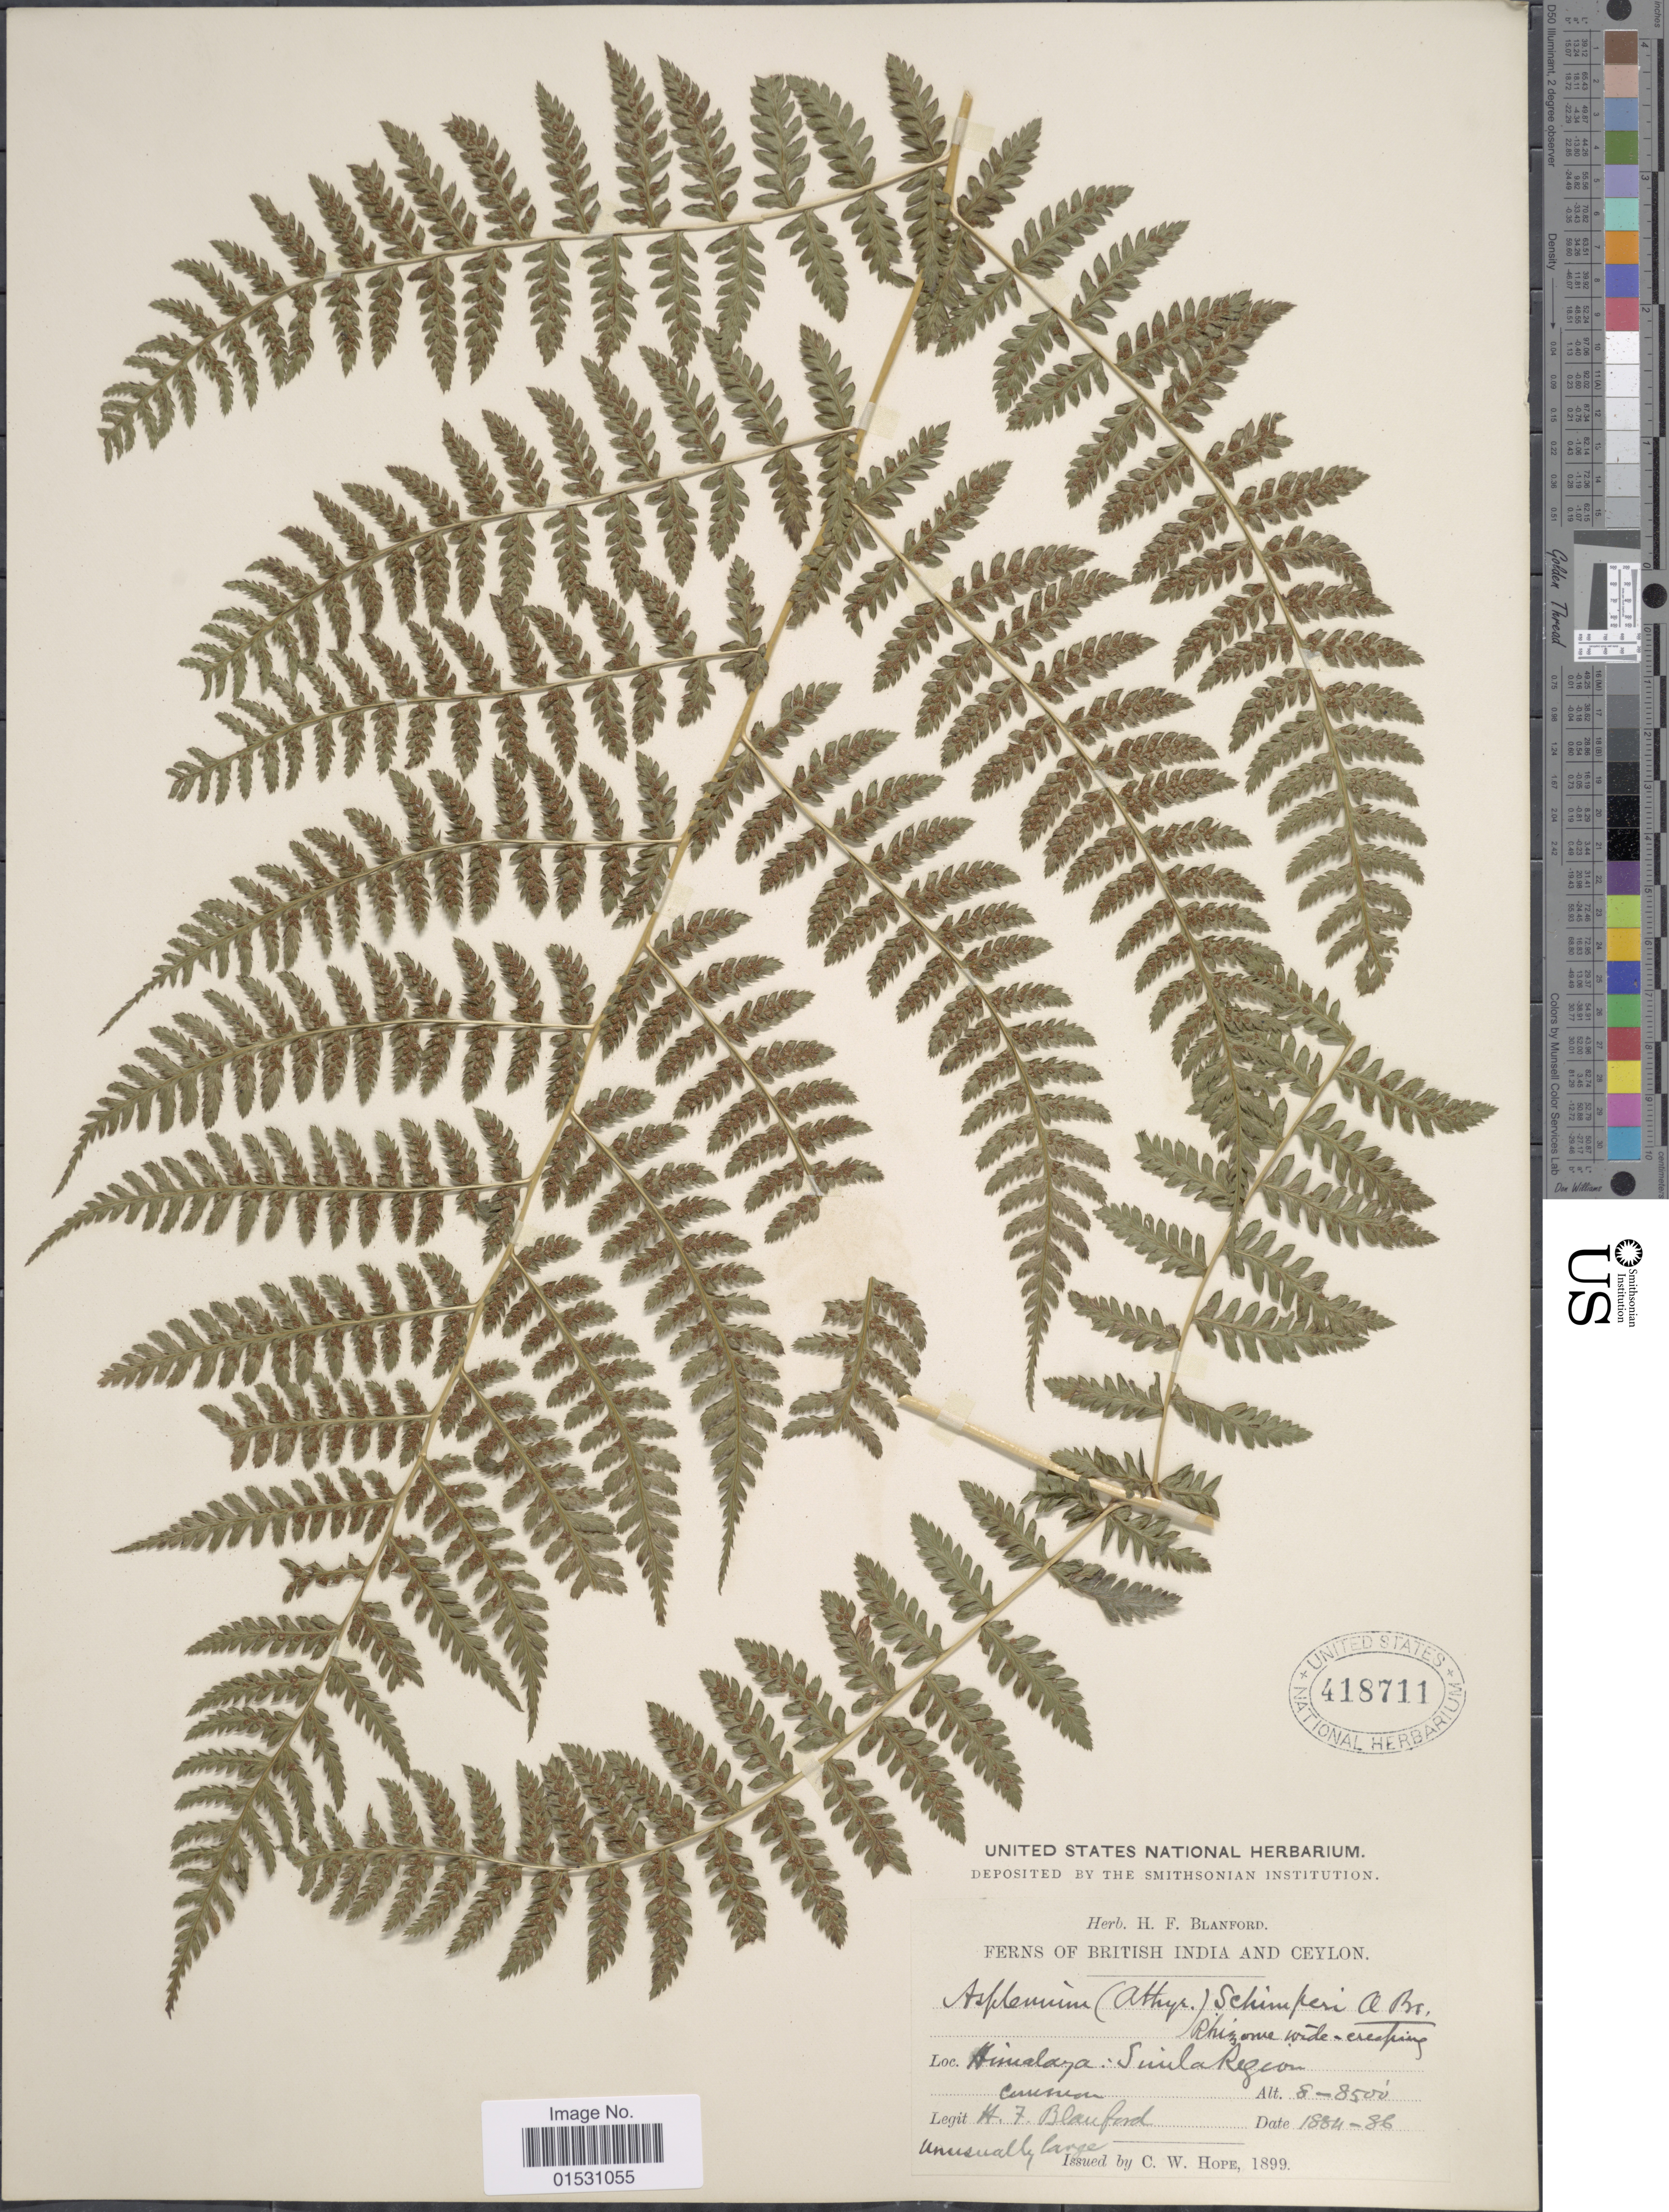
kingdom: Plantae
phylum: Tracheophyta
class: Polypodiopsida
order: Polypodiales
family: Athyriaceae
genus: Athyrium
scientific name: Athyrium schimperi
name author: Mougeot ex Fée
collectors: H. Blanford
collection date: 1884/1886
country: India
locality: British India and Ceylon. Himalaya: Simla Region.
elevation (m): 2438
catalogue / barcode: US 418711